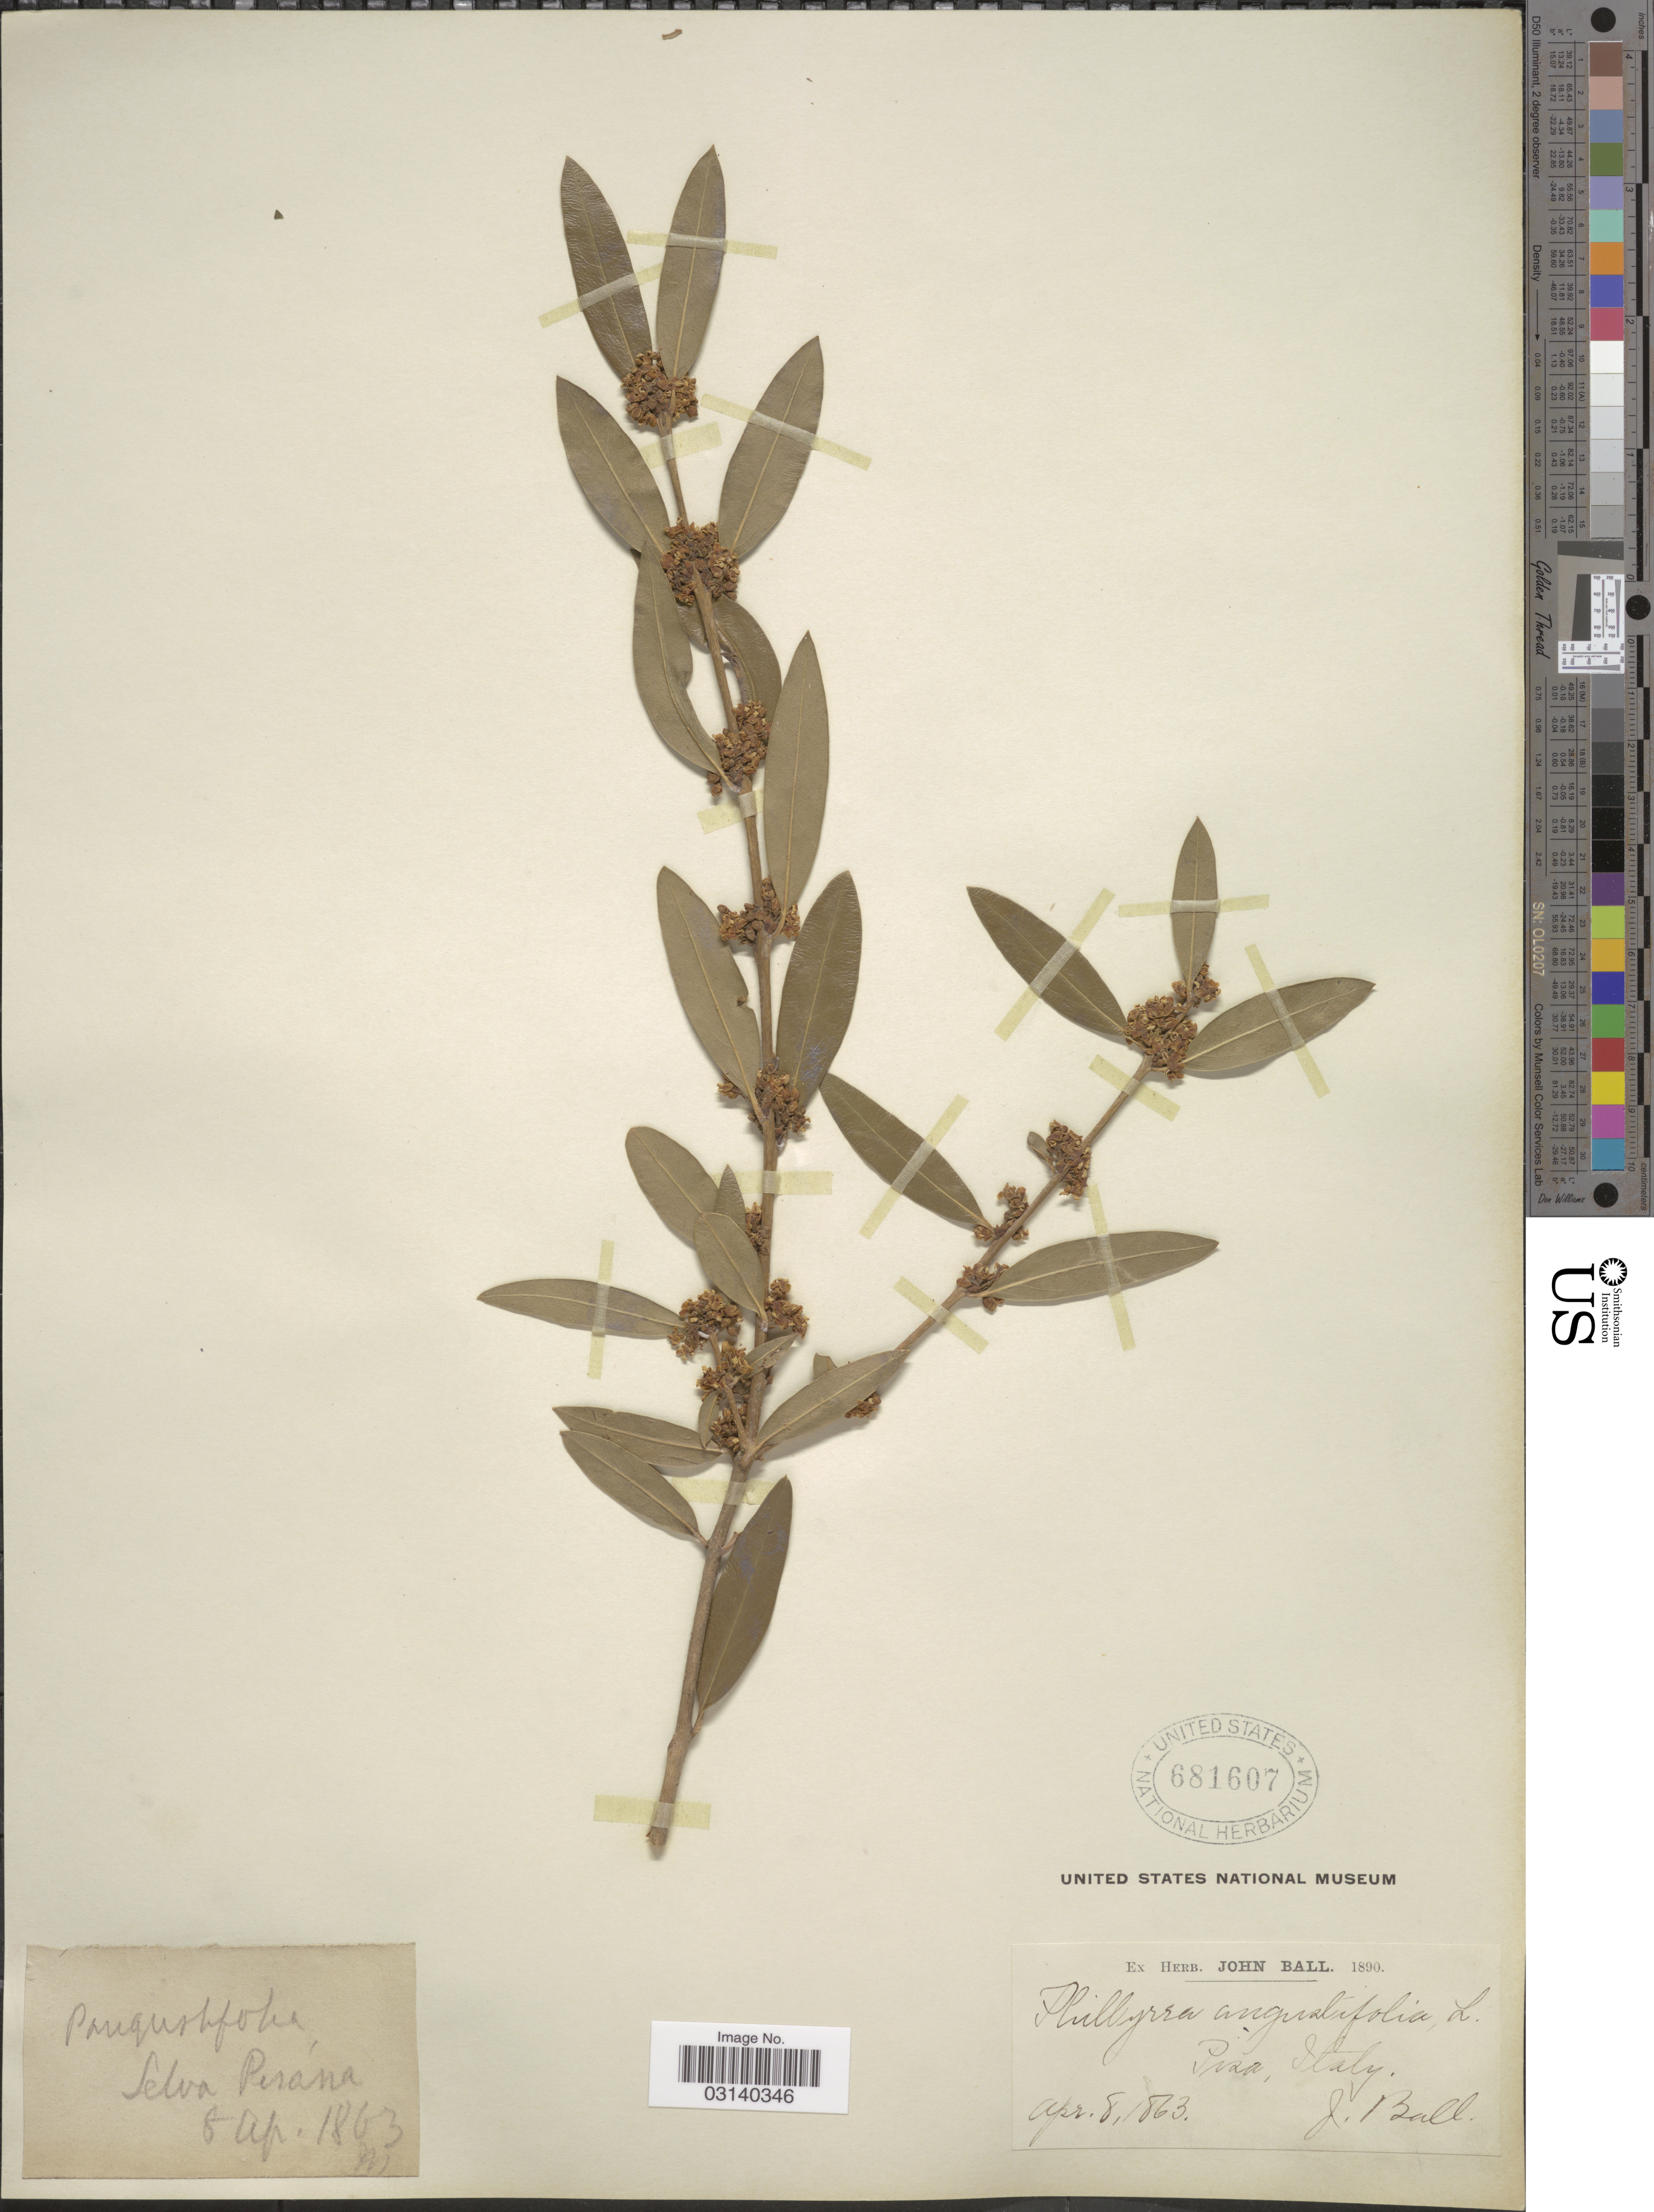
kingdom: Plantae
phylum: Tracheophyta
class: Magnoliopsida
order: Lamiales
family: Oleaceae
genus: Phillyrea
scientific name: Phillyrea angustifolia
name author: L.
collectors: J. Ball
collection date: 1863-04-08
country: Italy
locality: Piza. Selva Perána.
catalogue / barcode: US 681607